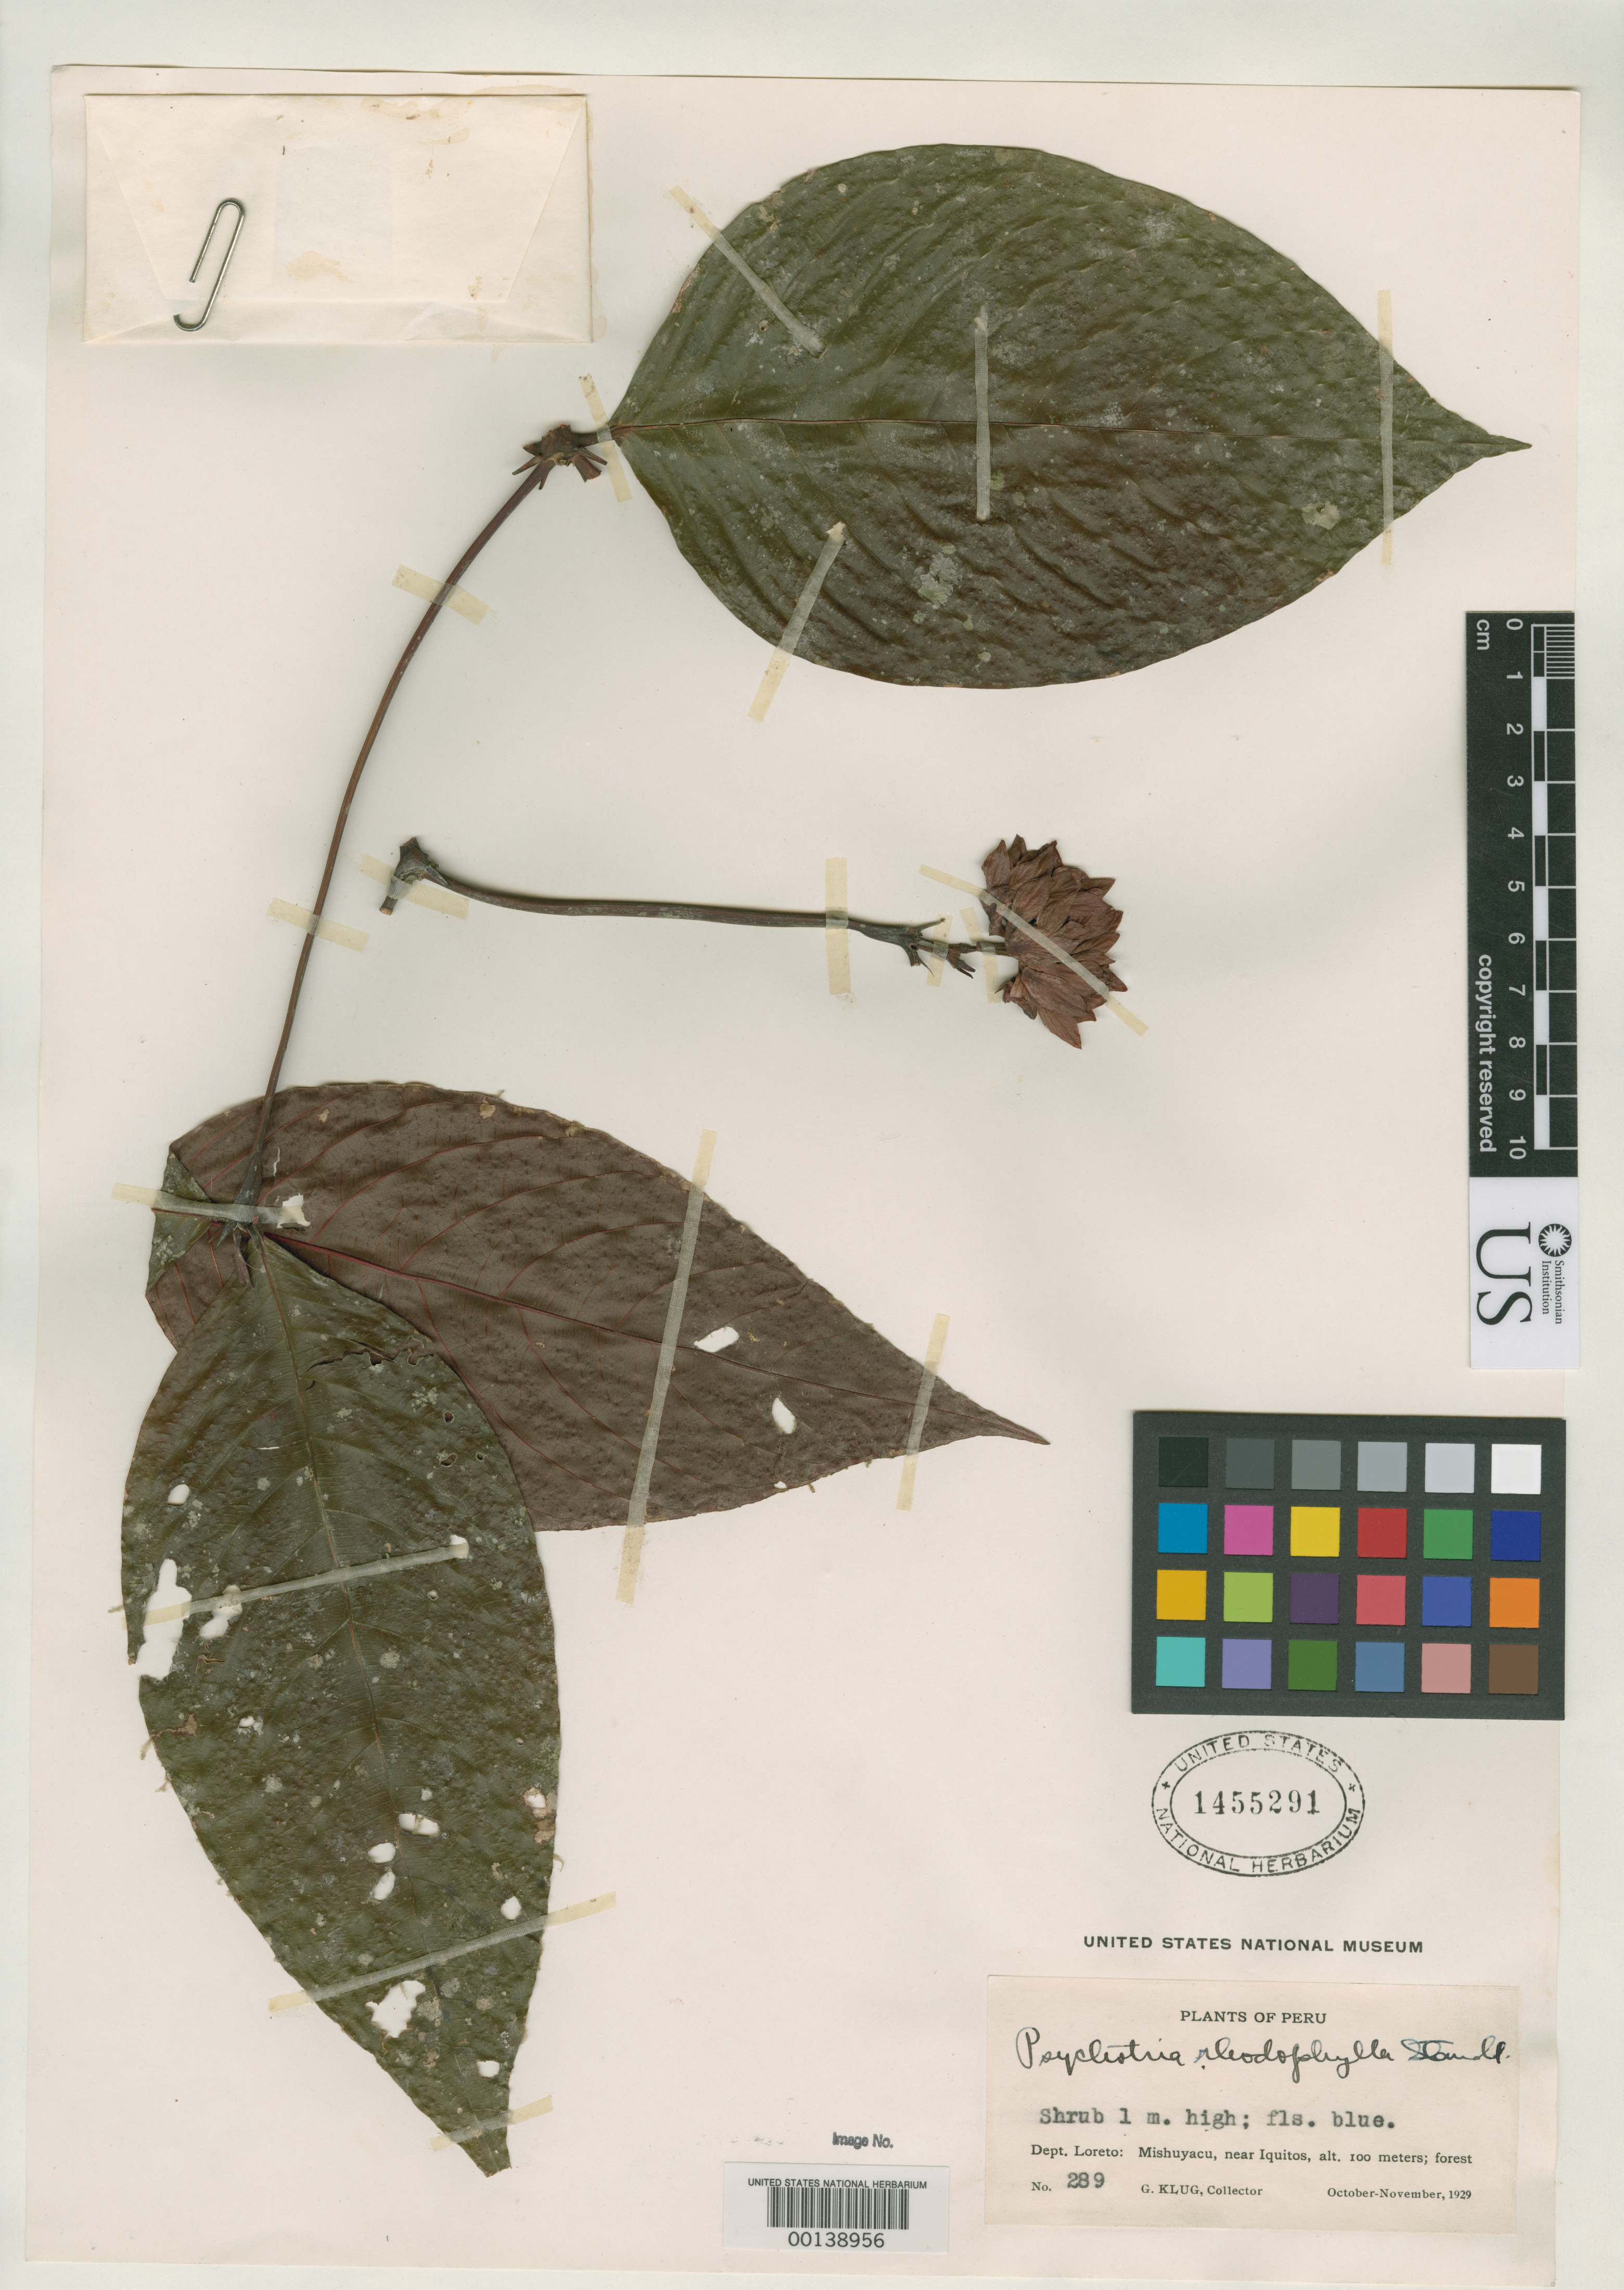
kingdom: Plantae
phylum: Tracheophyta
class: Magnoliopsida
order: Gentianales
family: Rubiaceae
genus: Psychotria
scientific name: Psychotria rhodophylla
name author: Standl.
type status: Isotype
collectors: G. Klug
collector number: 289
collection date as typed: Oct 1929 to -- Nov 1929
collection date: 1929-10/1929-11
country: Peru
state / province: Loreto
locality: Mishuyacu, near Iquitos.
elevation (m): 100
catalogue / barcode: US 1455291